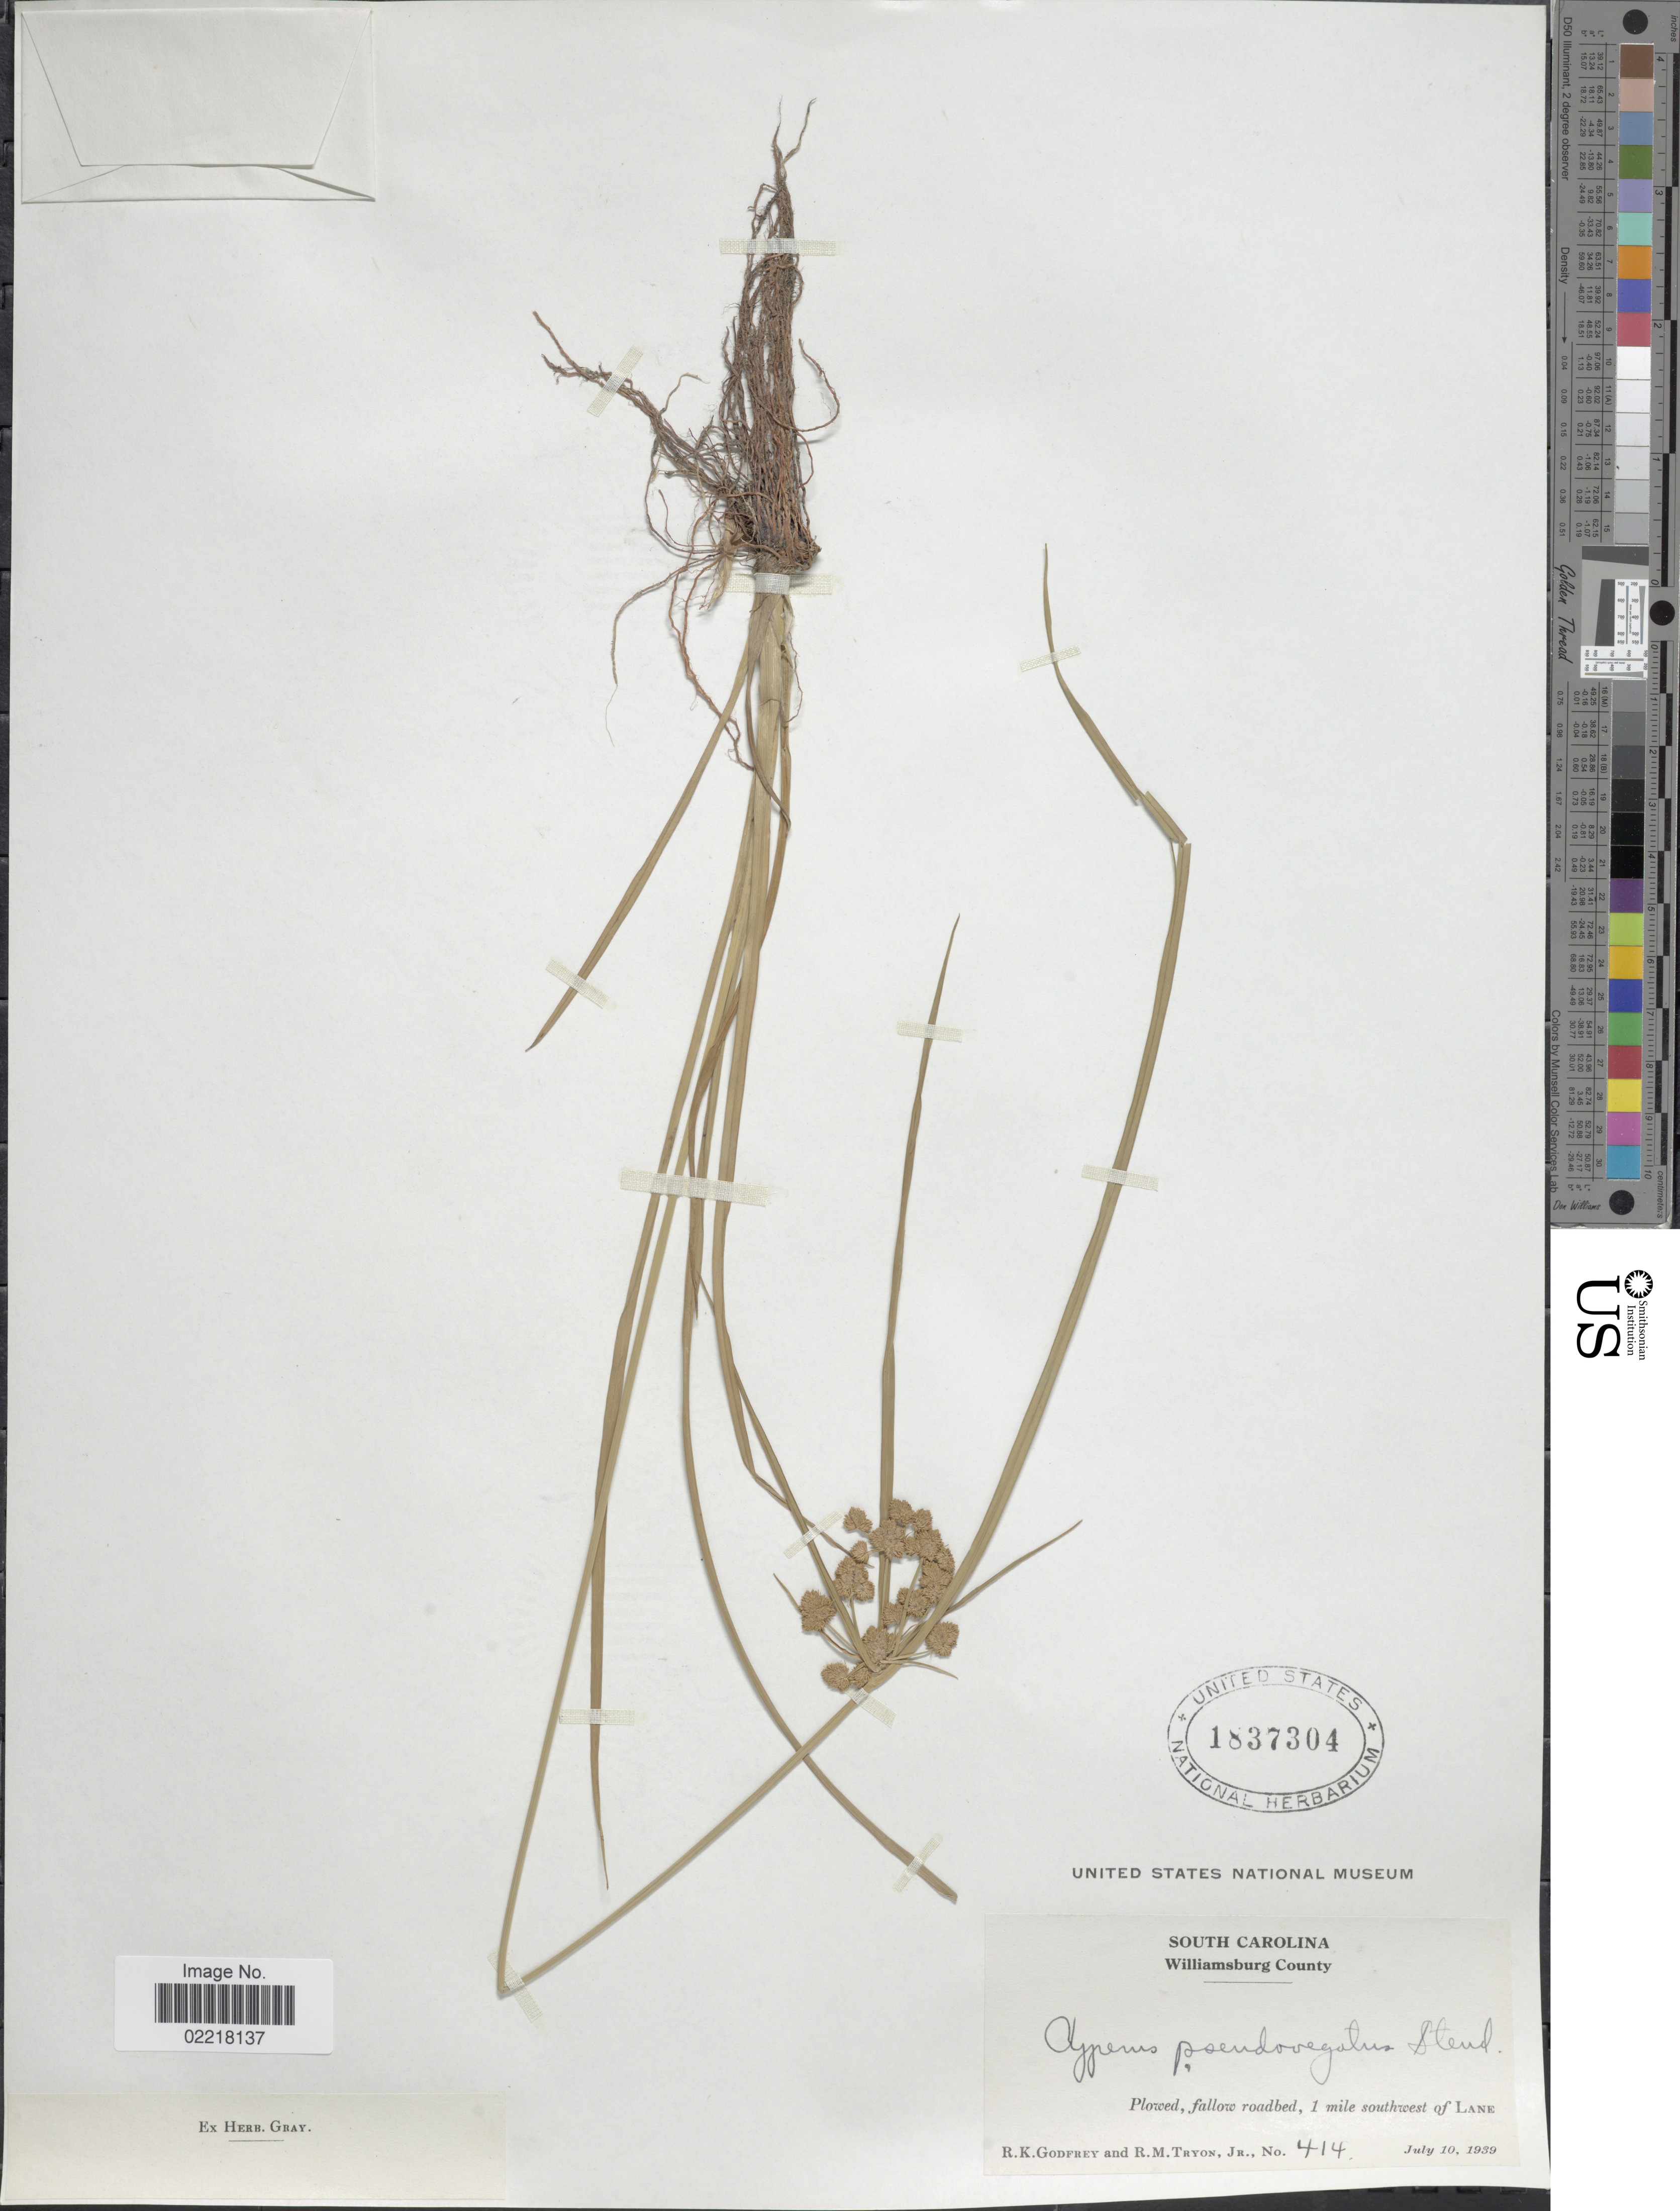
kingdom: Plantae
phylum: Tracheophyta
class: Liliopsida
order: Poales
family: Cyperaceae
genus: Cyperus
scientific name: Cyperus pseudovegetus Steud.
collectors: R. K. Godfrey & R. M. Tryon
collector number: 414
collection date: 1939-07-10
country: United States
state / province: South Carolina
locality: Williamsburg County. Plowed, fallow roadbed, 1 mile southwest of Lane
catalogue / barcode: US 1837304